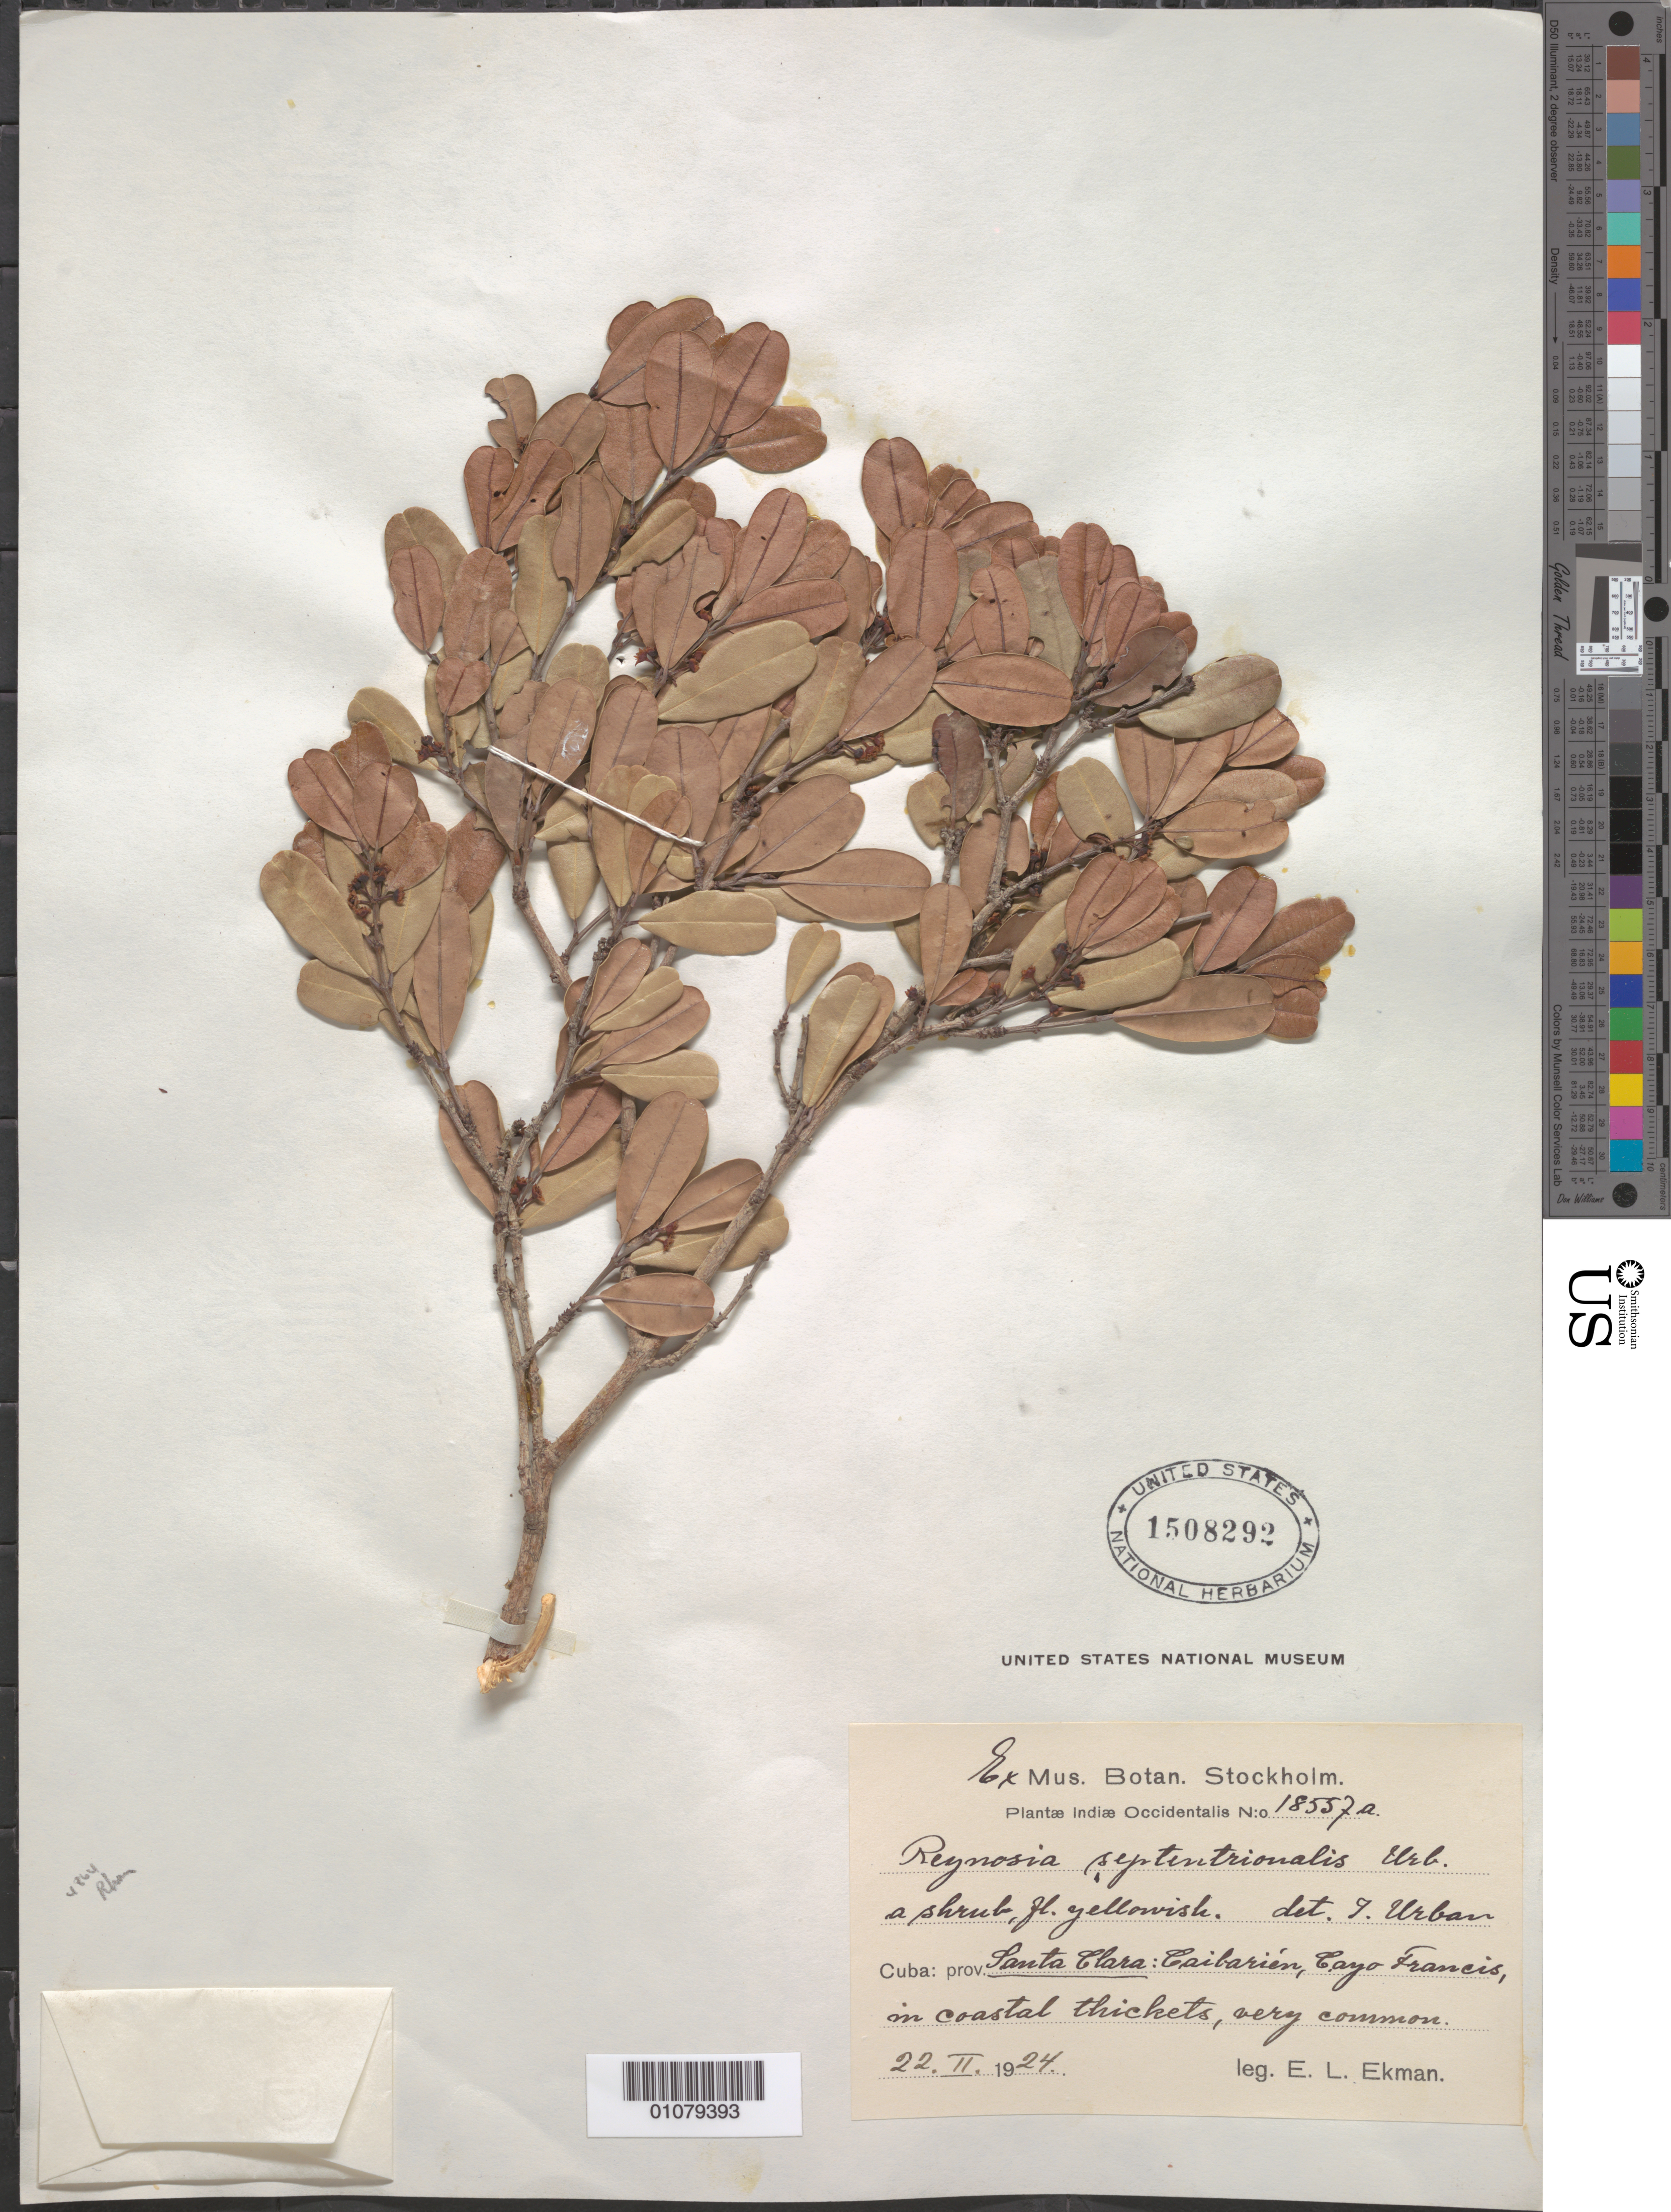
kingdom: Plantae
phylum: Tracheophyta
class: Magnoliopsida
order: Rosales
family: Rhamnaceae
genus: Reynosia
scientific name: Reynosia septentrionalis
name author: Urb.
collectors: E. L. Ekman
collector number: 18557a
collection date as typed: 22 Feb 1924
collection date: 1924-02-22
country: Cuba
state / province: Villa Clara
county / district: Caibarién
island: Cuba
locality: Santa Clara: Caibarién, Cayo Francis, in coastal thickets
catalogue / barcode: US 1508292